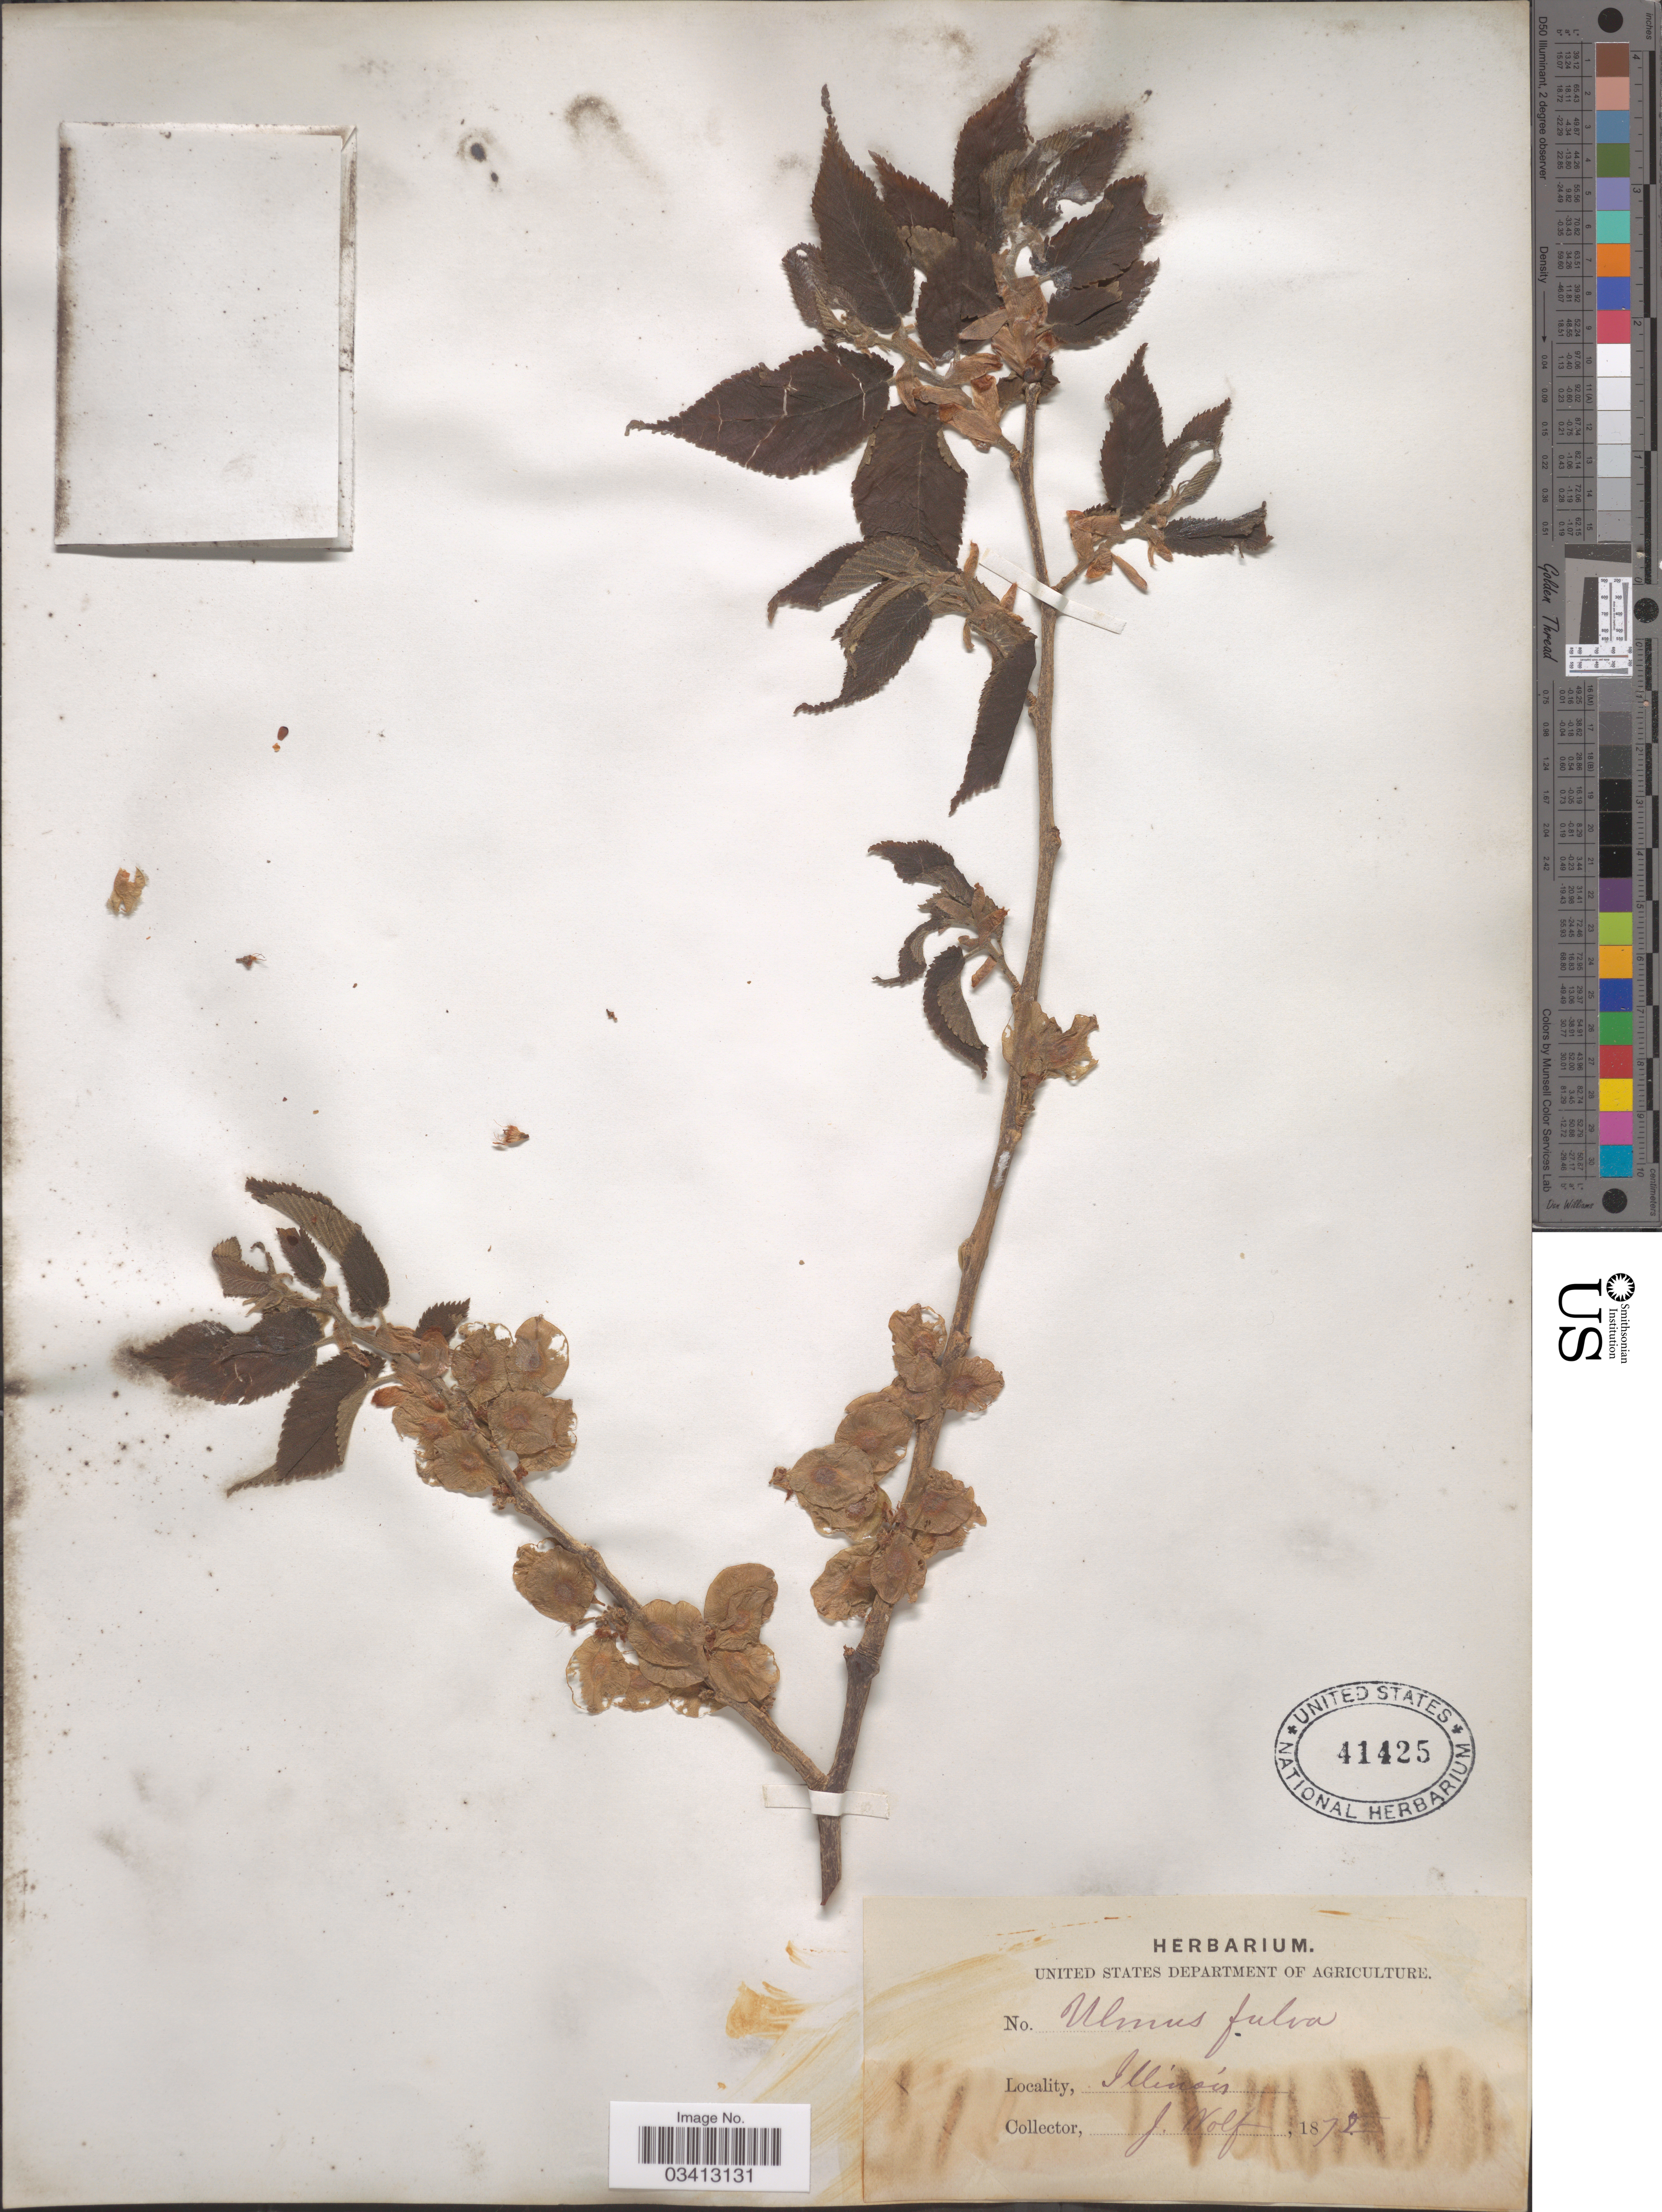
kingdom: Plantae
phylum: Tracheophyta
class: Magnoliopsida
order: Rosales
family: Ulmaceae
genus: Ulmus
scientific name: Ulmus rubra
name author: Muhl.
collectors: J. Wolf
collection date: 1878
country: United States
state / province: Illinois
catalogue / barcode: US 41425